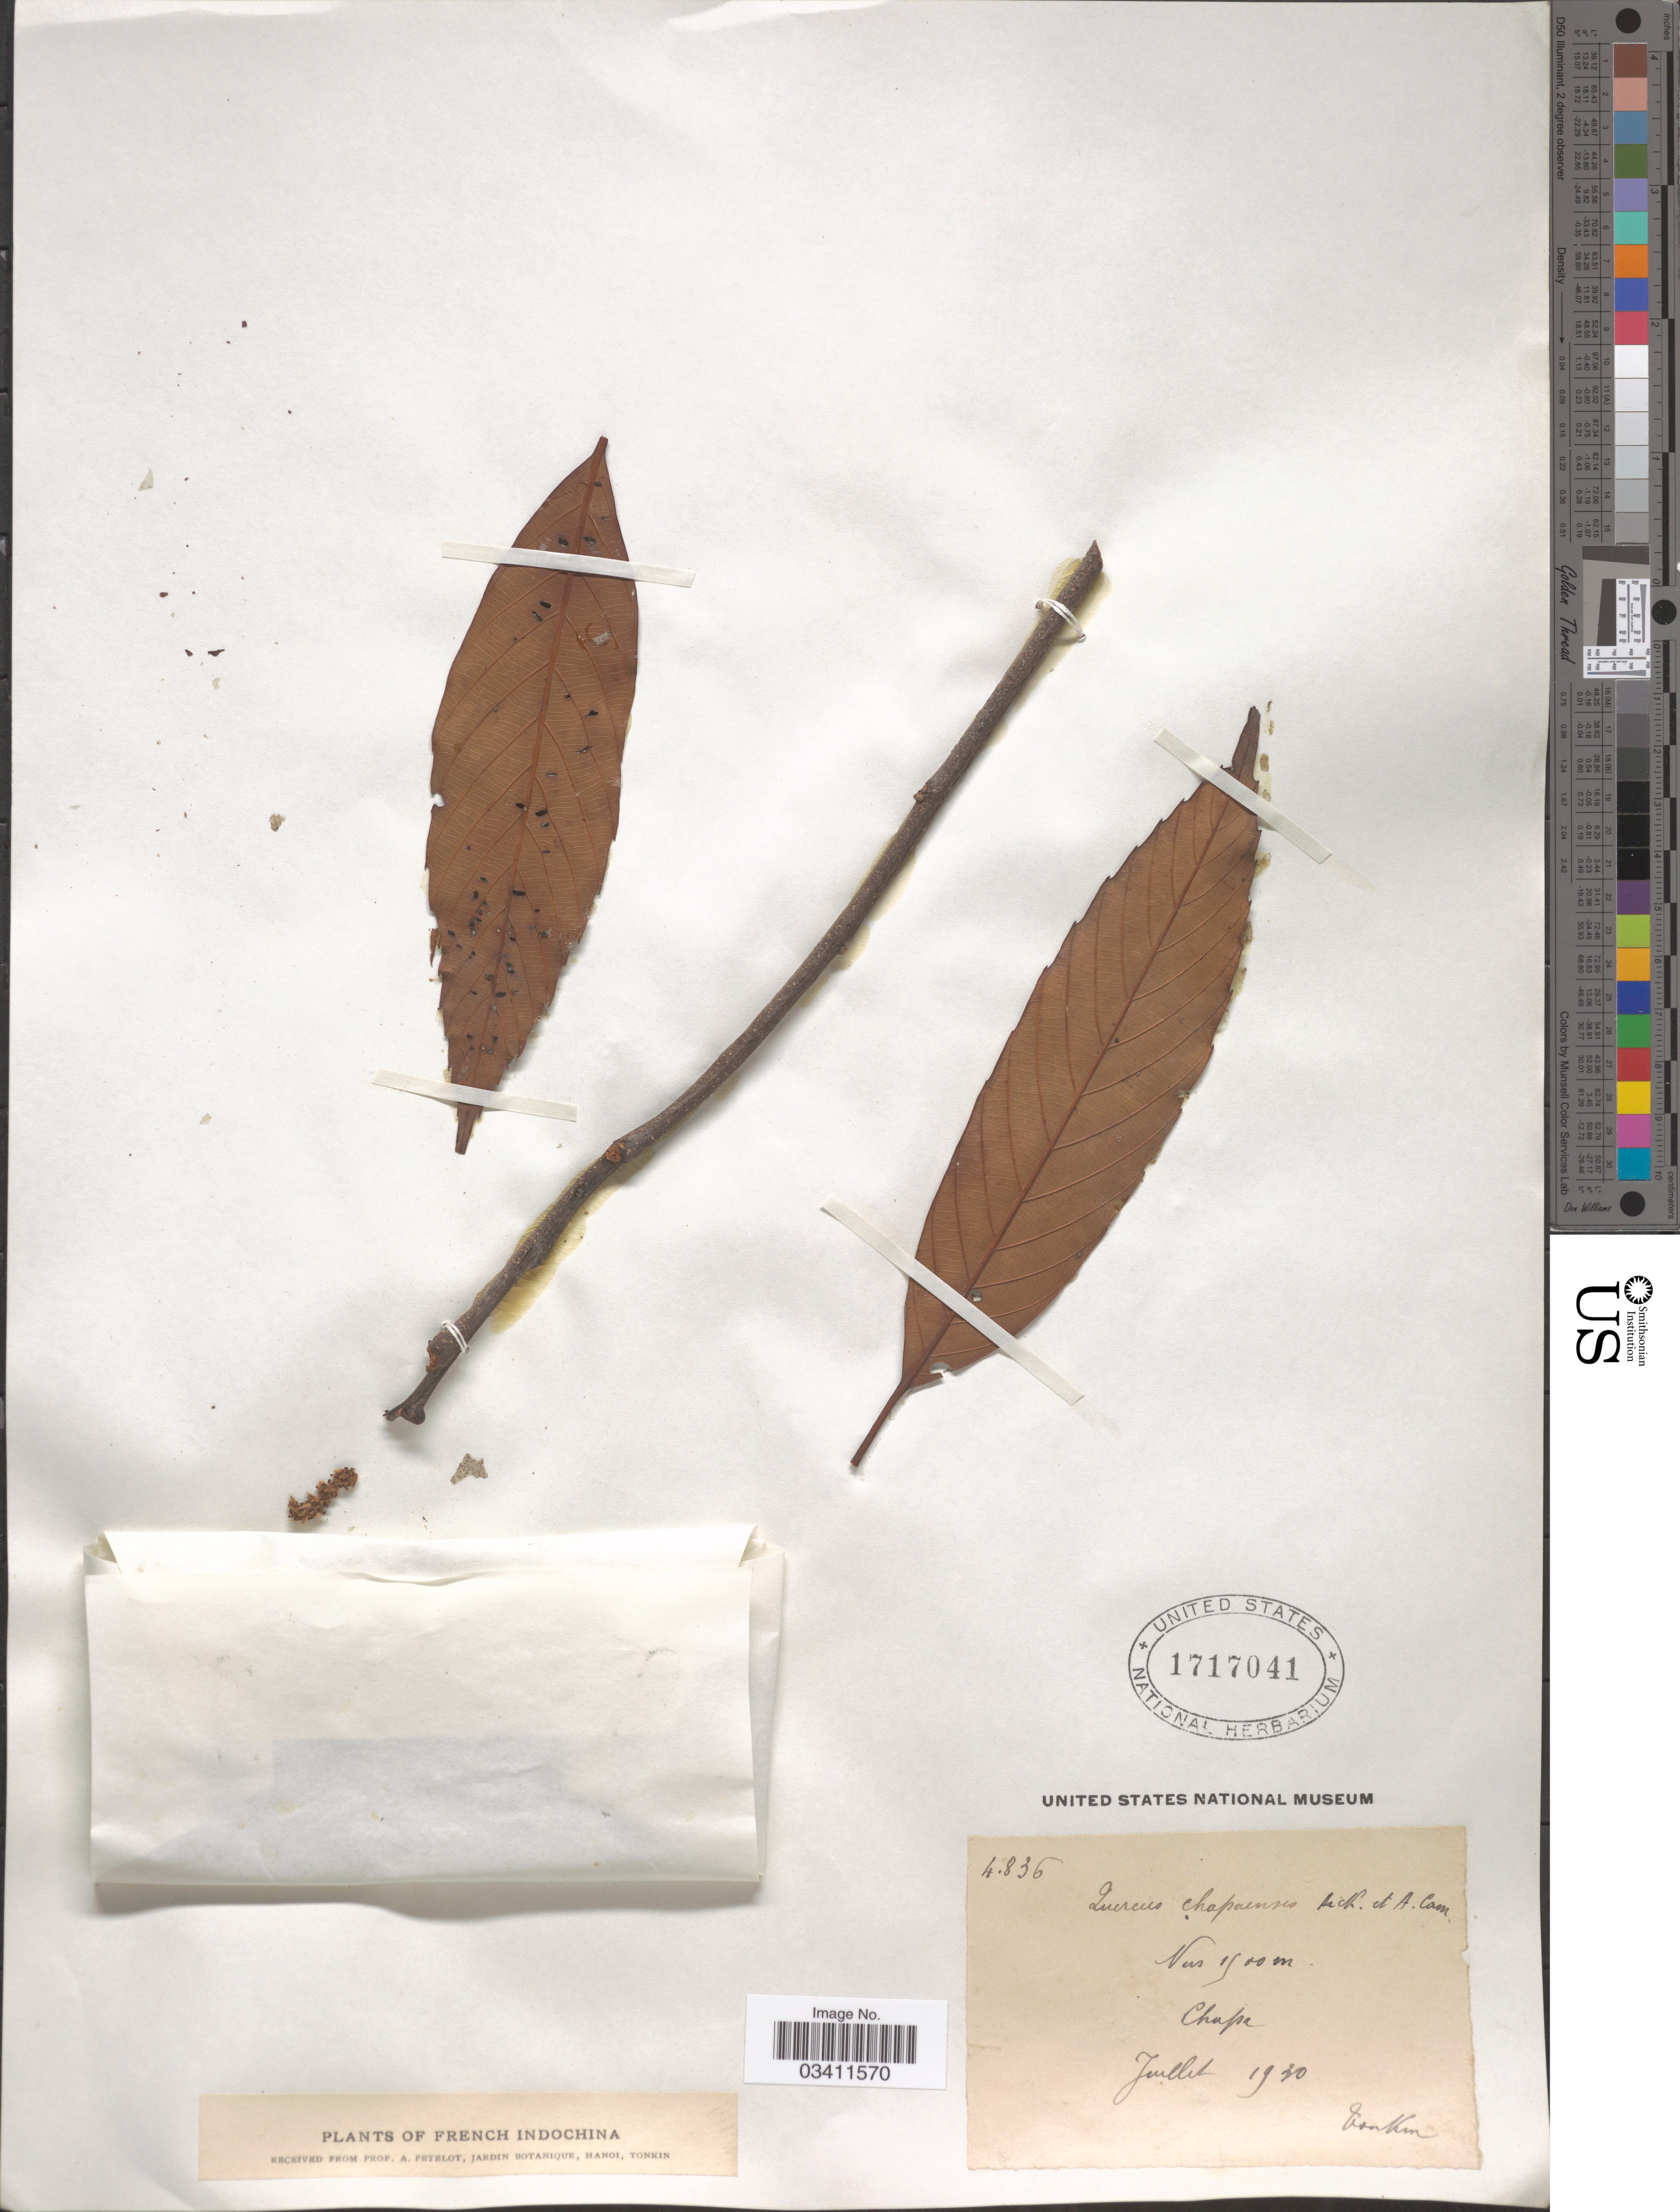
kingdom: Plantae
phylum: Tracheophyta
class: Magnoliopsida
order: Fagales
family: Fagaceae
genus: Quercus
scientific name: Quercus chapensis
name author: Hickel & A. Camus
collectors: P. A. Pételot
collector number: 4836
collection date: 1930-07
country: Vietnam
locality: French Indochina. Chapa.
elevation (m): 1500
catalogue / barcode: US 1717041